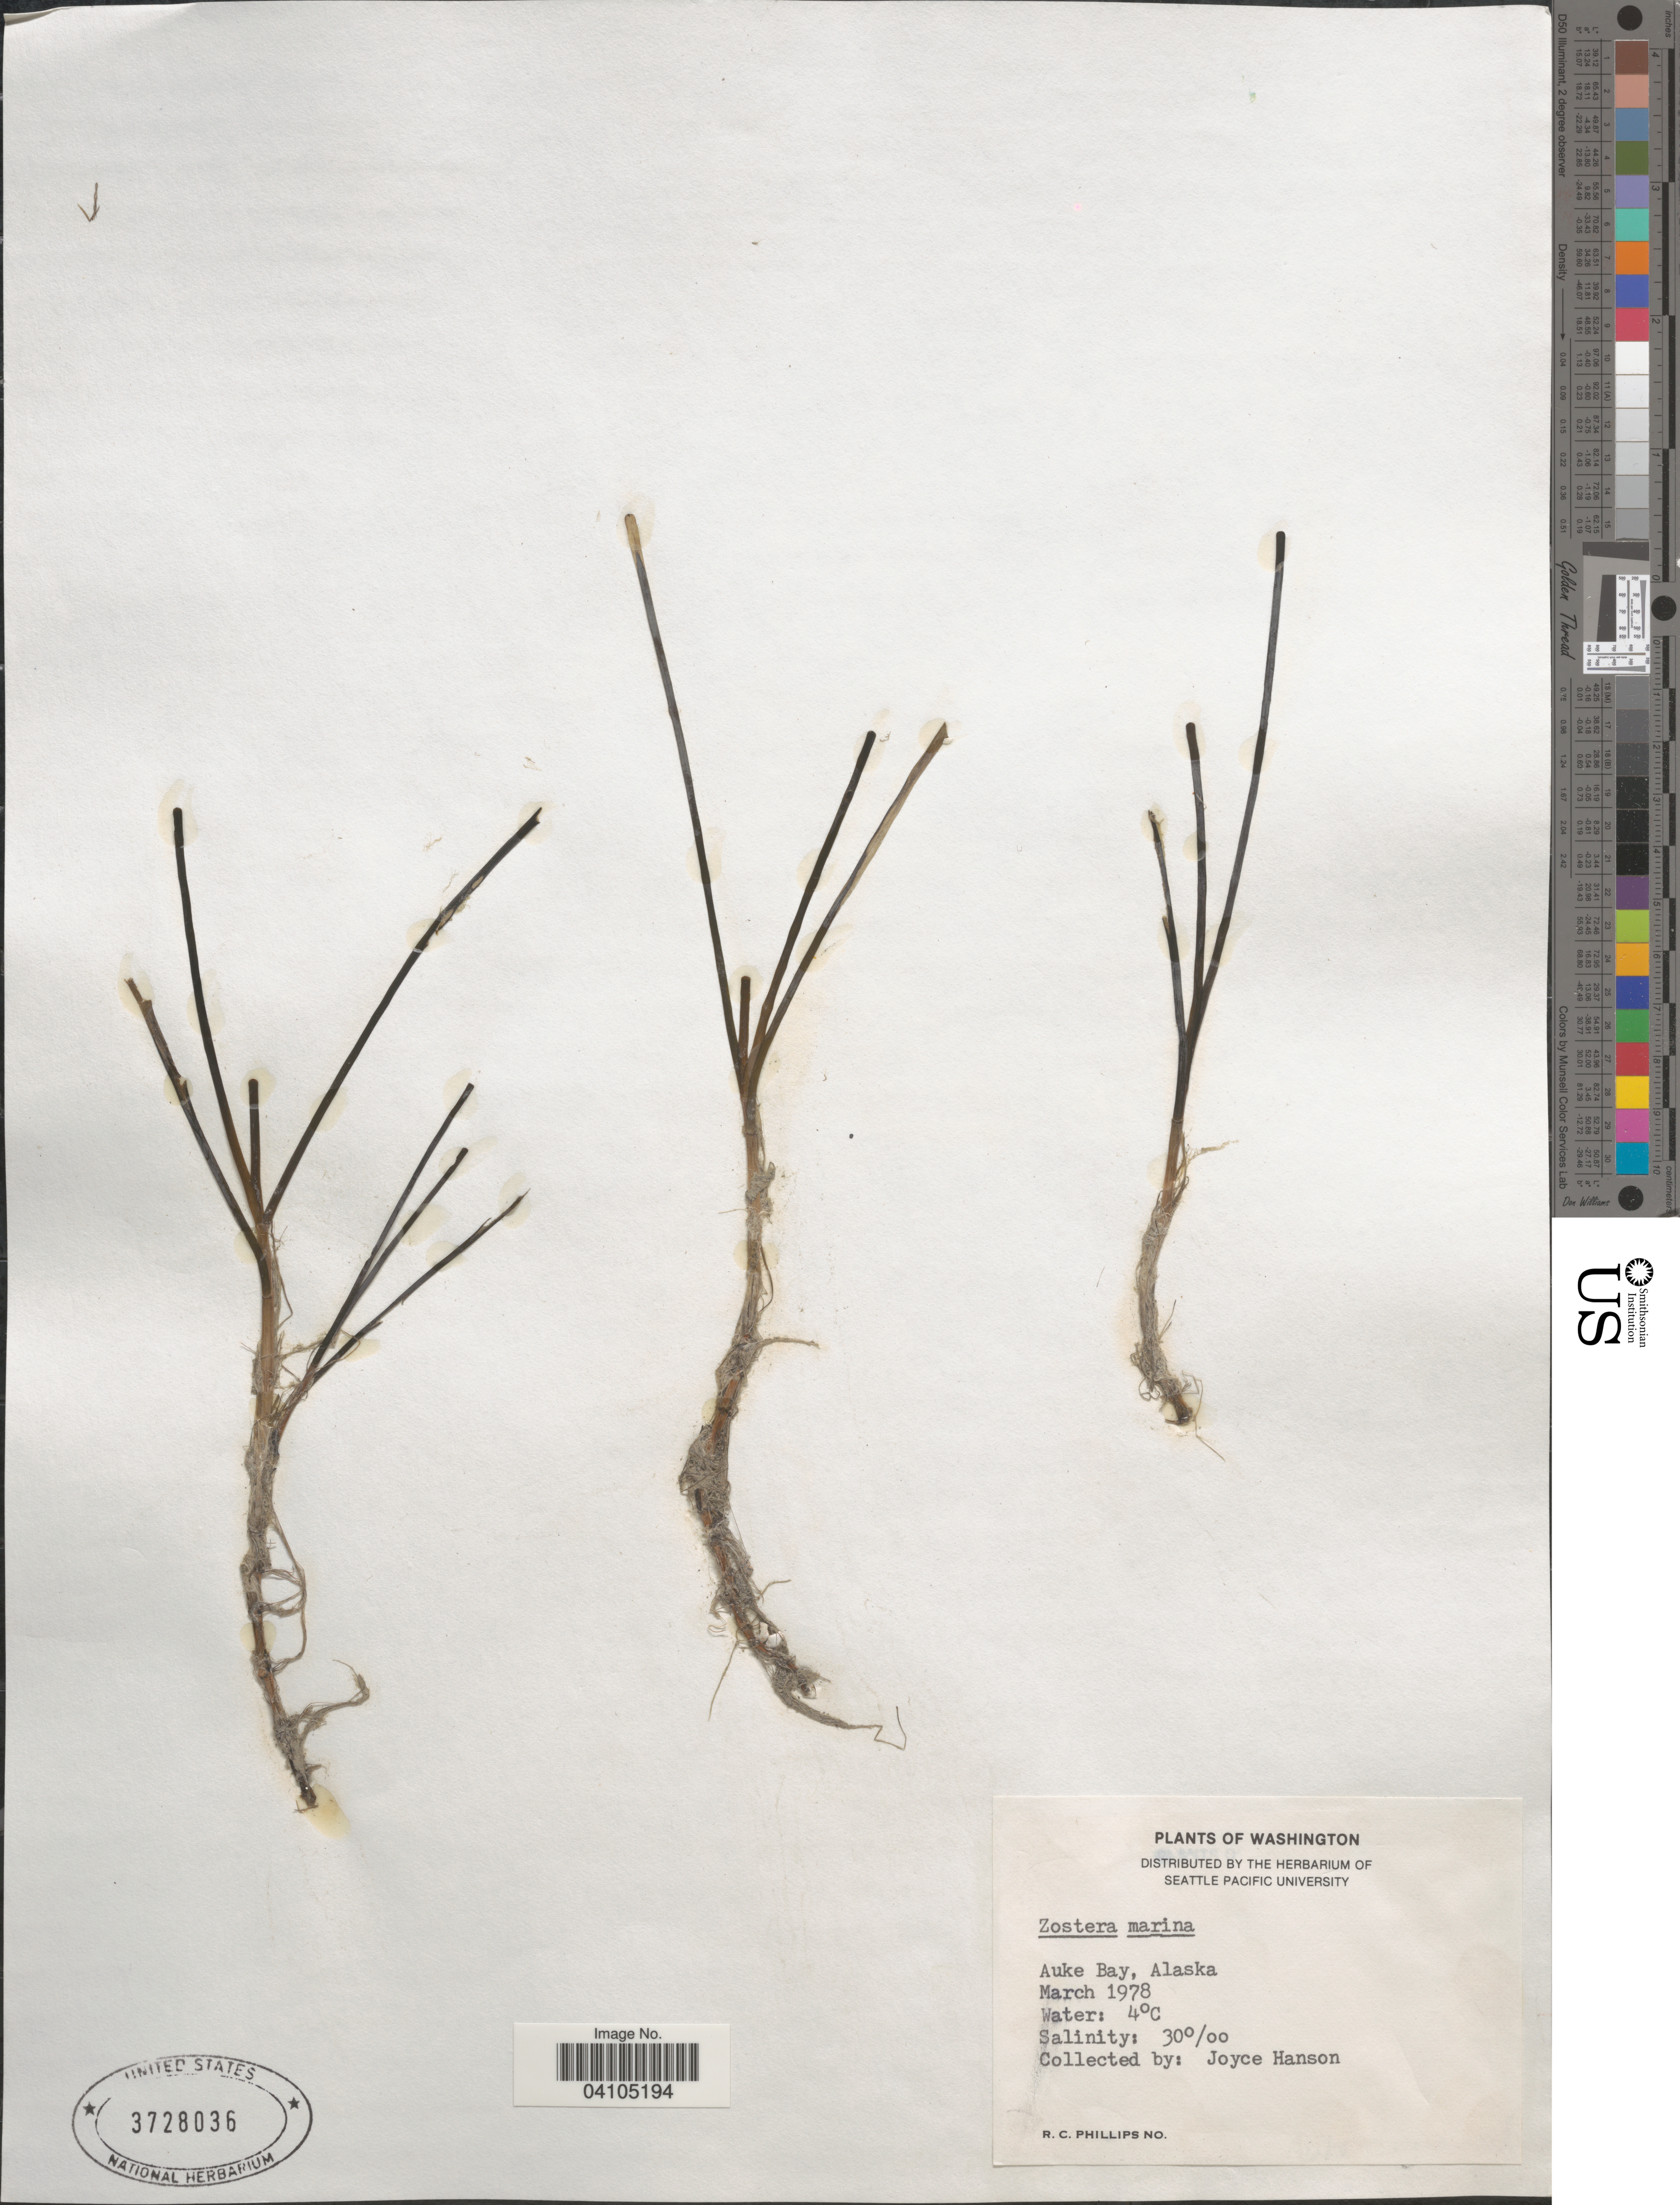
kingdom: Plantae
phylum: Tracheophyta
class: Liliopsida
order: Alismatales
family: Zosteraceae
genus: Zostera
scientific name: Zostera marina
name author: L.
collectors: J. Hanson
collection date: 1978-03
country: United States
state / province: Alaska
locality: Auke Bay.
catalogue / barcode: US 3728036